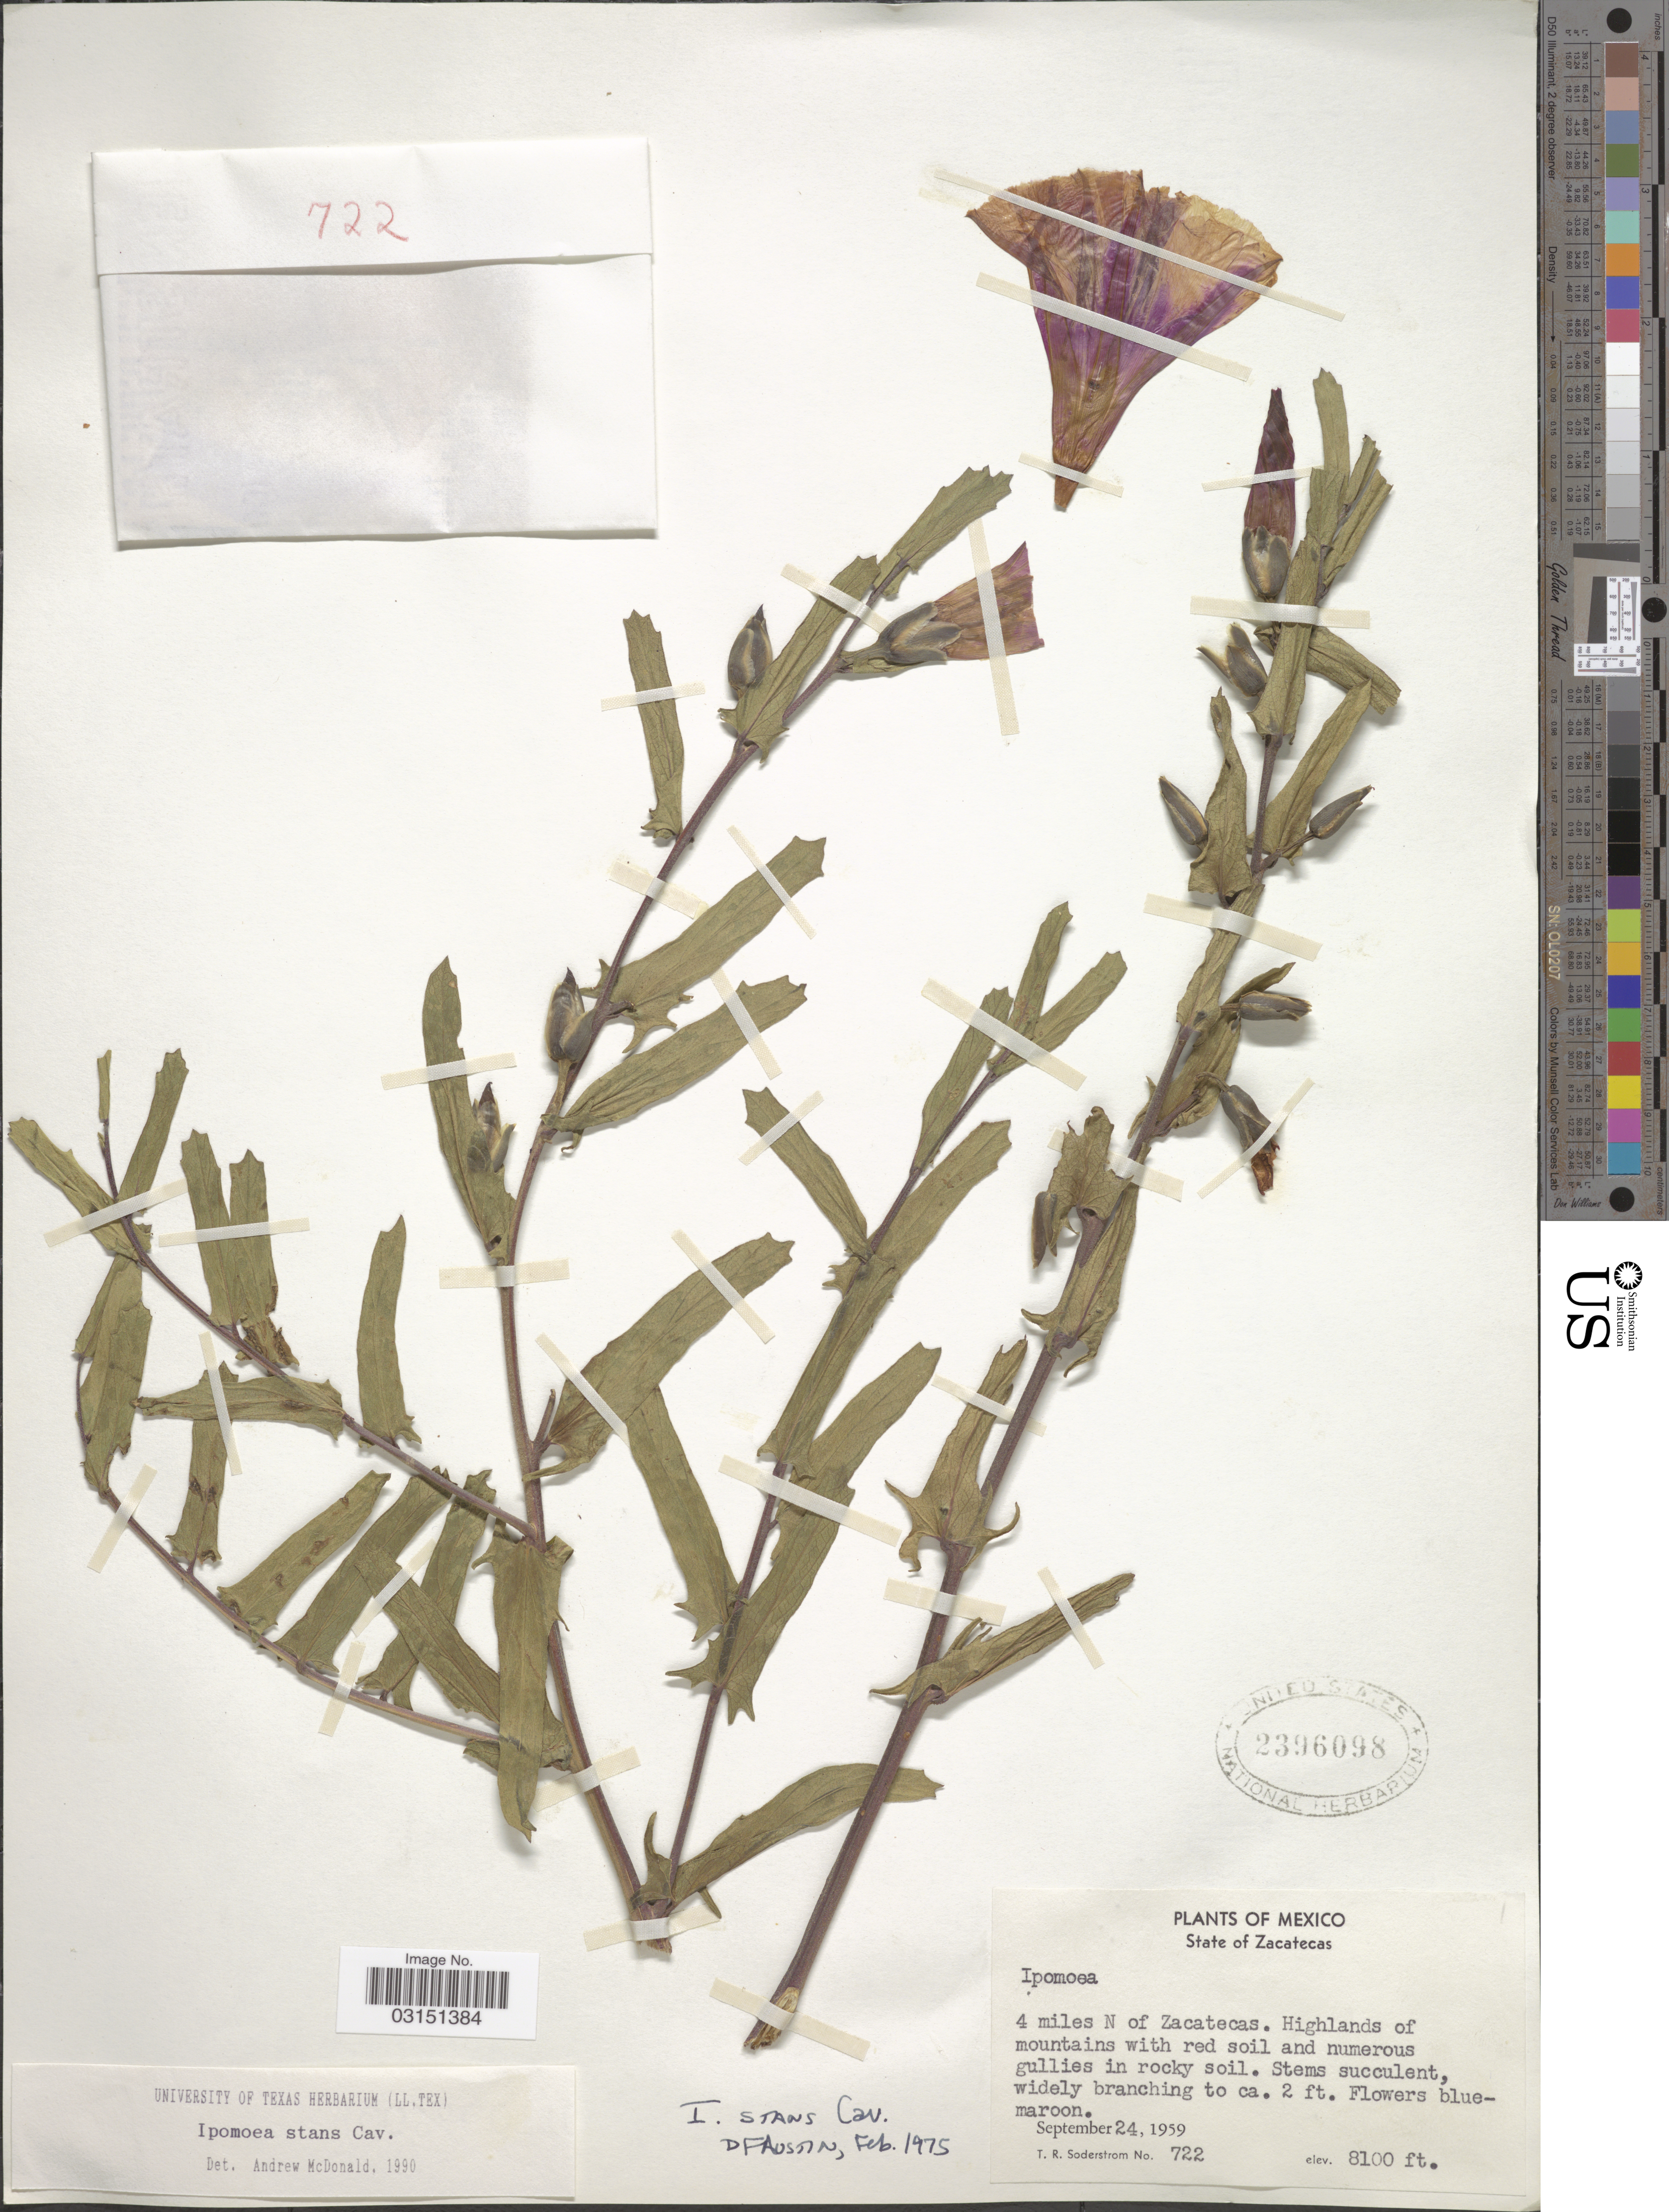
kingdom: Plantae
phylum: Tracheophyta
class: Magnoliopsida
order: Solanales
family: Convolvulaceae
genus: Ipomoea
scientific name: Ipomoea stans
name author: Cav.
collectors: T. R. Soderstrom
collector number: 722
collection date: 1959-09-24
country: Mexico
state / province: Zacatecas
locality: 4 miles N of Zacatecas.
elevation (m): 2469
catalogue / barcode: US 2396098